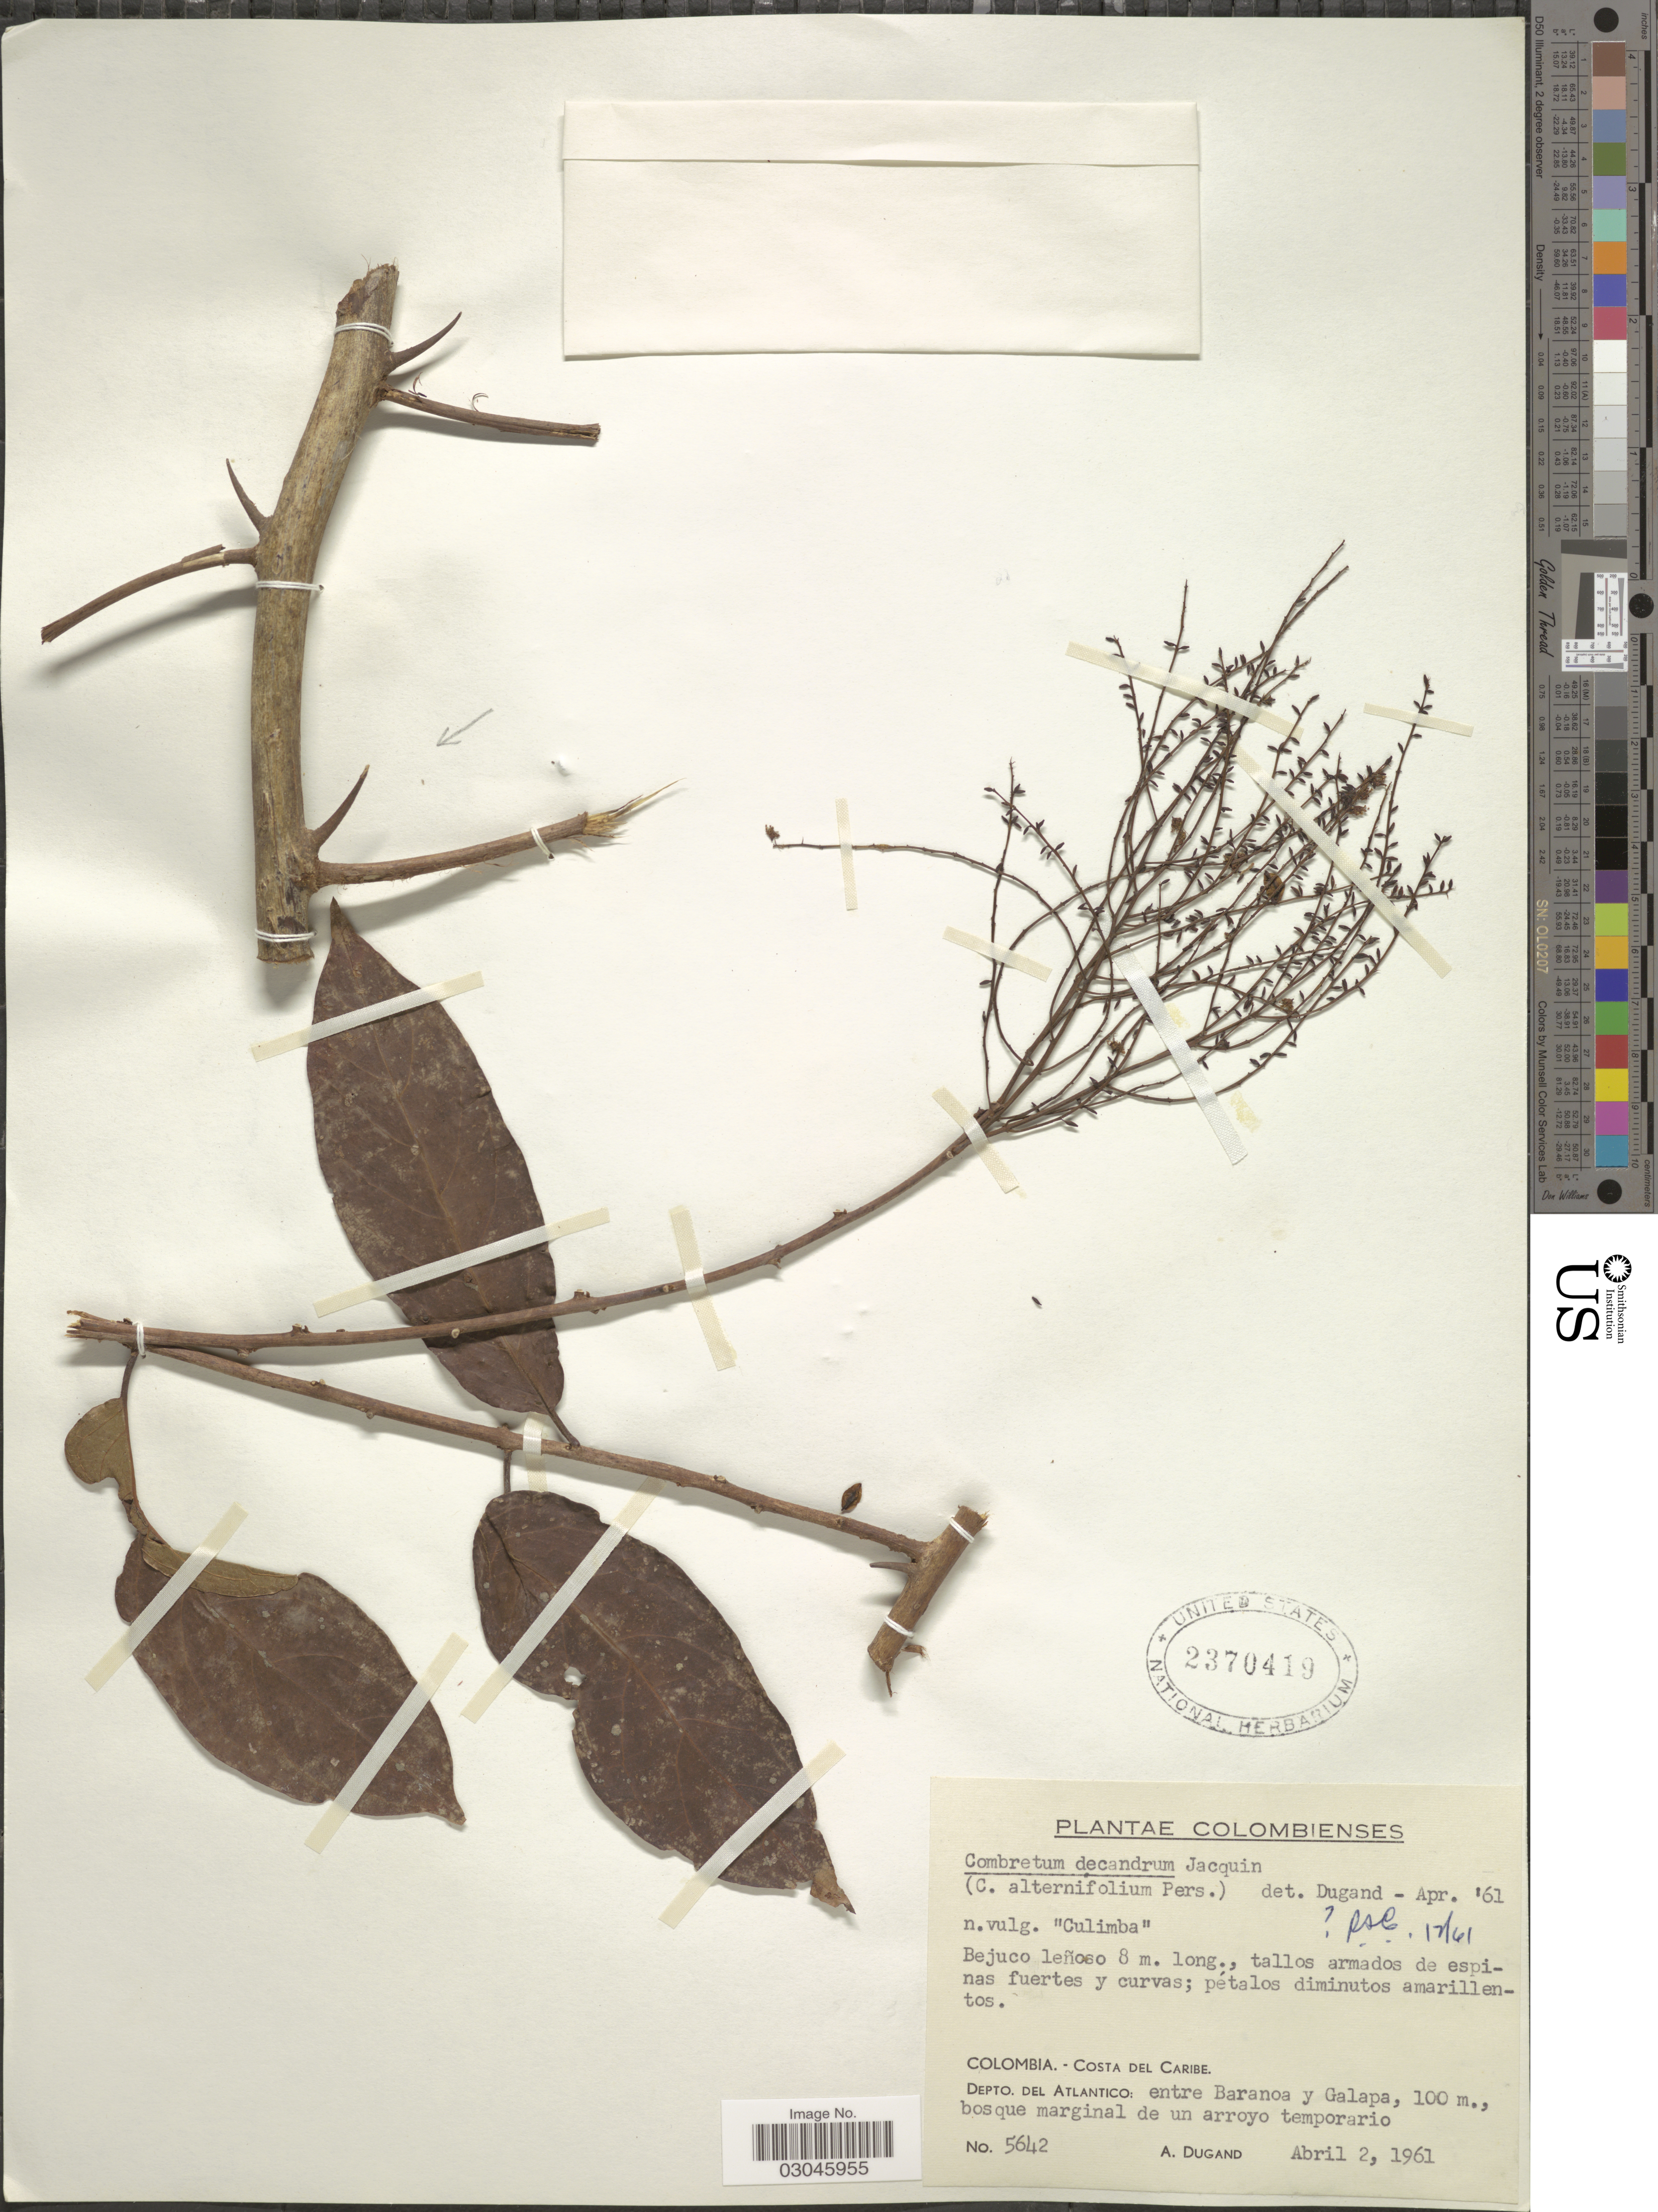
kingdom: Plantae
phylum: Tracheophyta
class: Magnoliopsida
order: Myrtales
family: Combretaceae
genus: Combretum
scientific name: Combretum decandrum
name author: Jacq.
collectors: A. Dugand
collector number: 5642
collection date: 1961-04-02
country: Colombia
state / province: Atlántico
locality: Costa del Caribe. Depto. del Atlantico: entre Baranoa y Galapa.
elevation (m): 100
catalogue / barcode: US 2370419